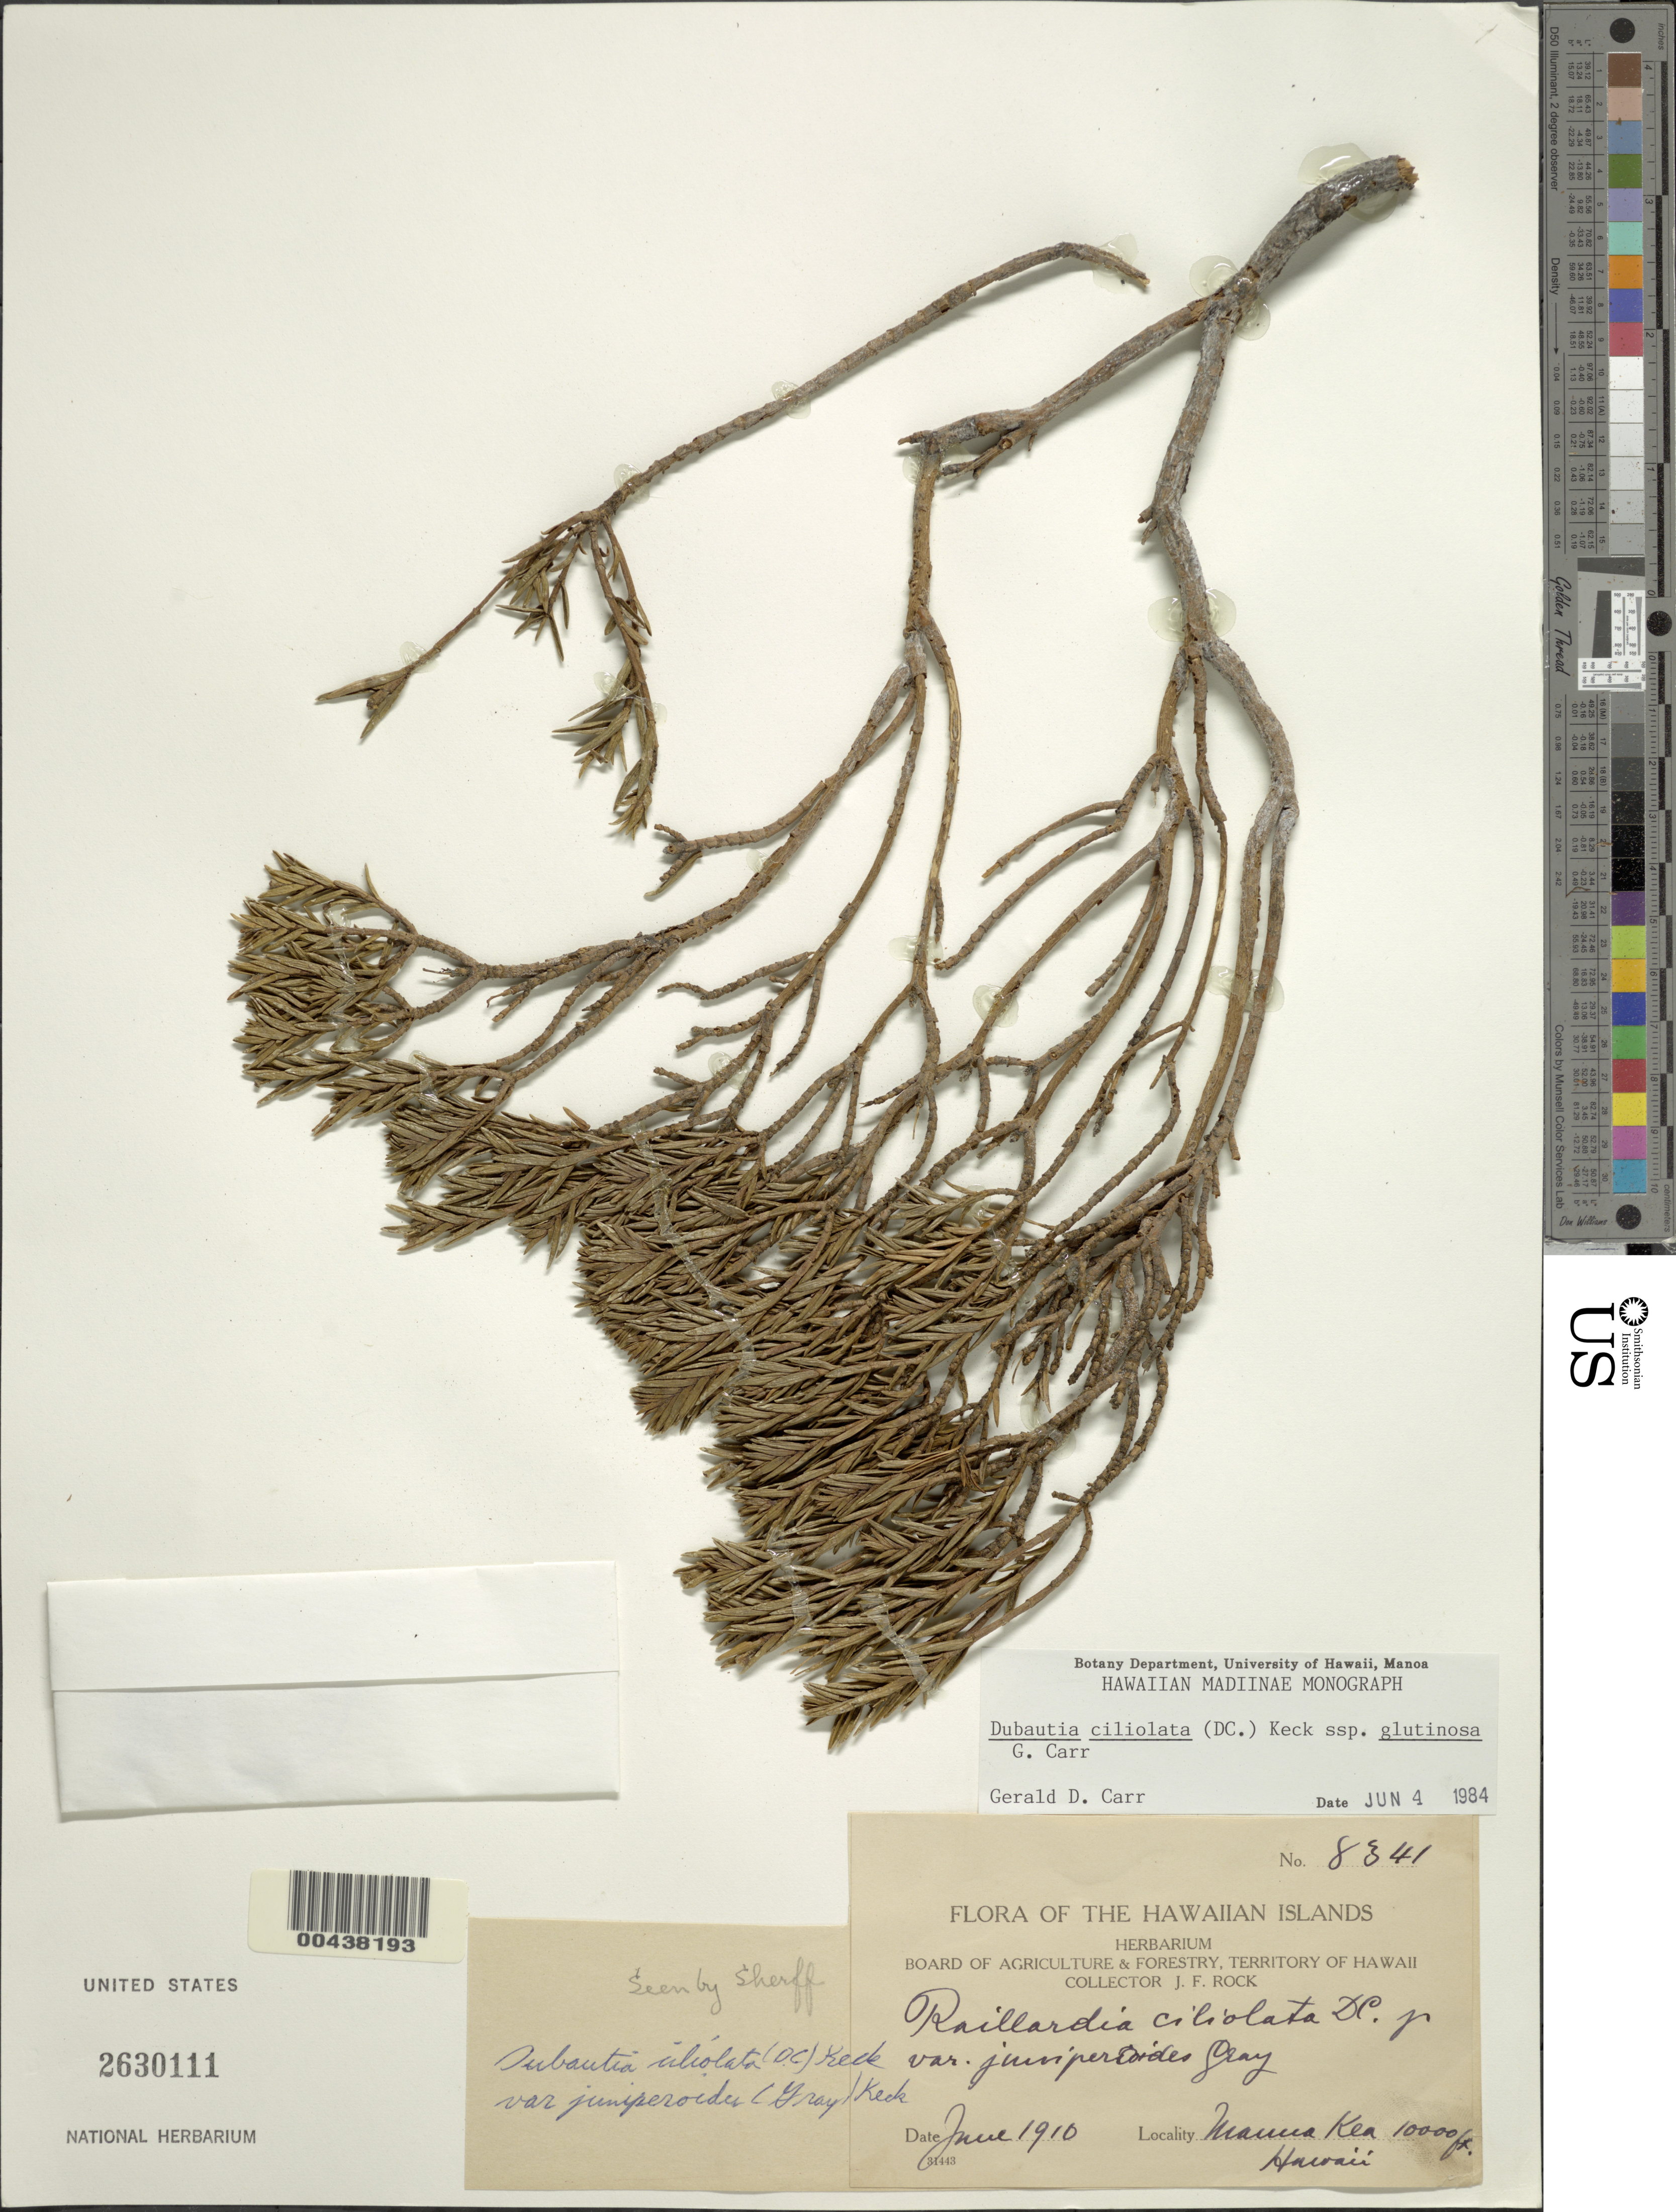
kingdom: Plantae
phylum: Tracheophyta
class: Magnoliopsida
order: Asterales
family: Asteraceae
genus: Dubautia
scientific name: Dubautia ciliolata subsp. glutinosa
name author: G.D. Carr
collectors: J. F. Rock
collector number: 8341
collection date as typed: Jun 1910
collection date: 1910-06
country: United States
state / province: Hawaii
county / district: Hawaii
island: Hawaii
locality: Mauna Kea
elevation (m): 3048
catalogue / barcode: US 2630111